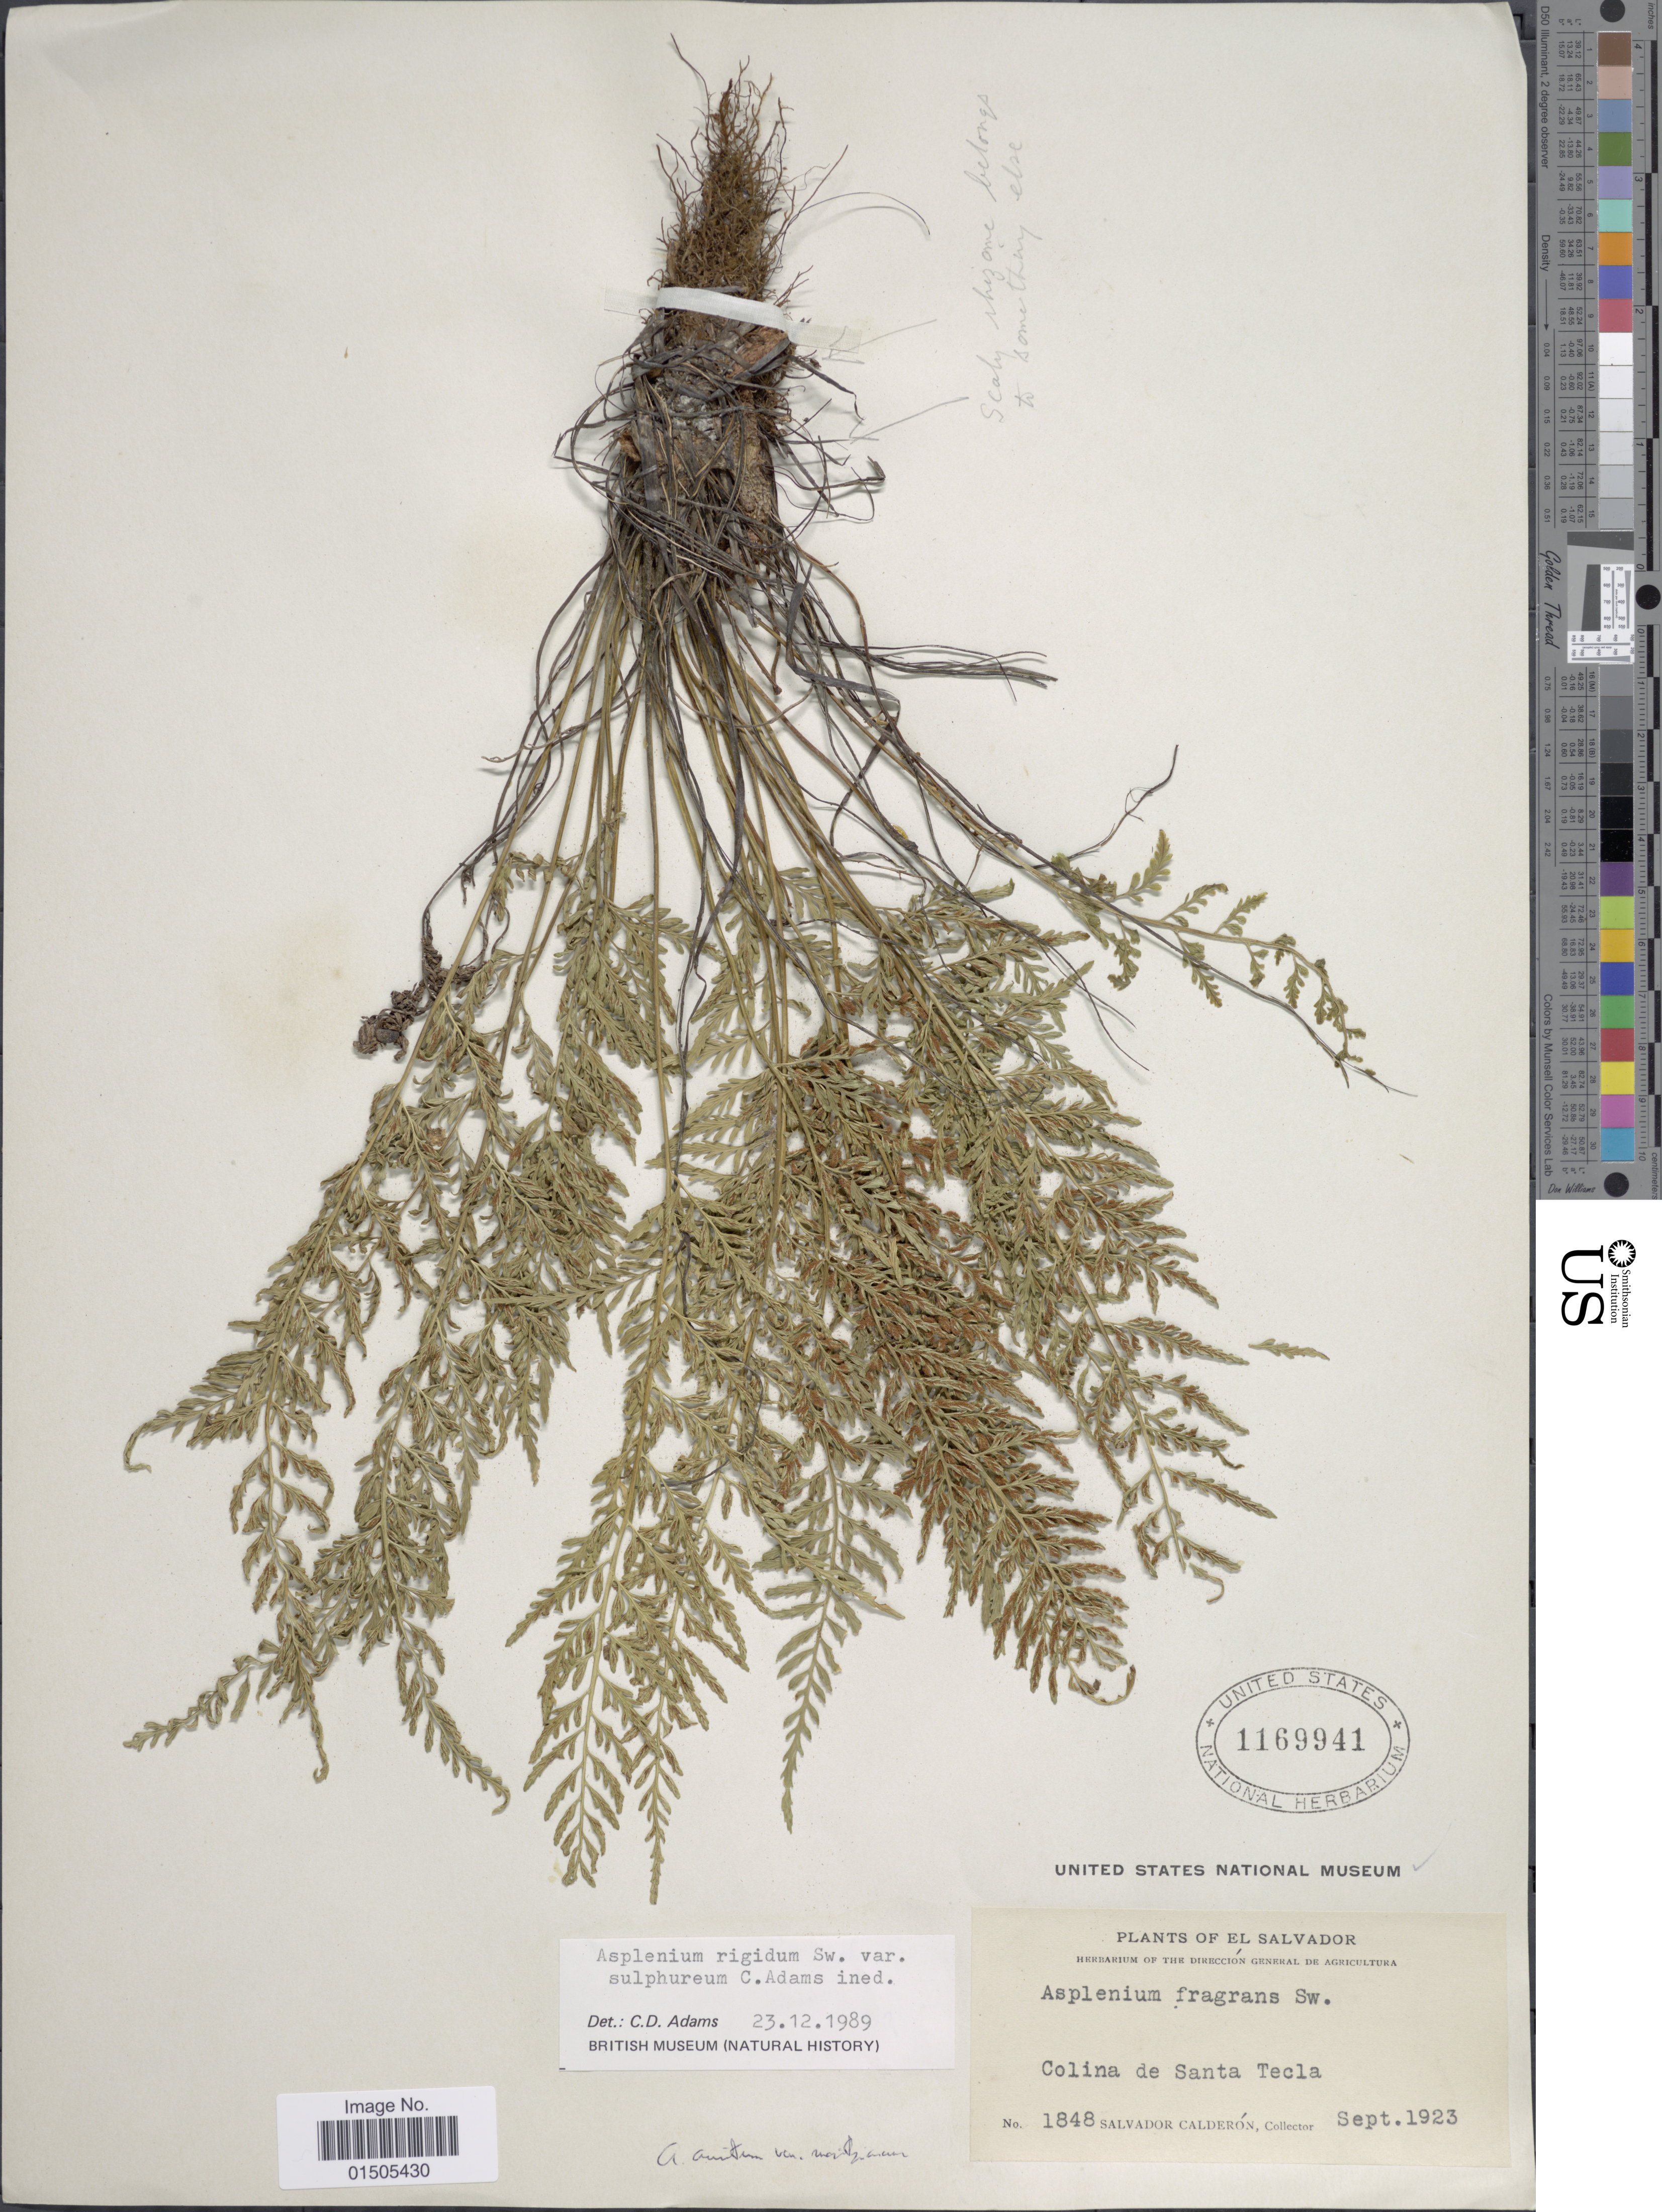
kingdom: Plantae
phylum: Tracheophyta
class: Polypodiopsida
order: Polypodiales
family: Aspleniaceae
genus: Asplenium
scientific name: Asplenium auritum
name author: Sw.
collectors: S. Calderón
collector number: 1848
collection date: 1923-09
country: El Salvador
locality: Colina de Santa Tecla.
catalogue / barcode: US 1169941